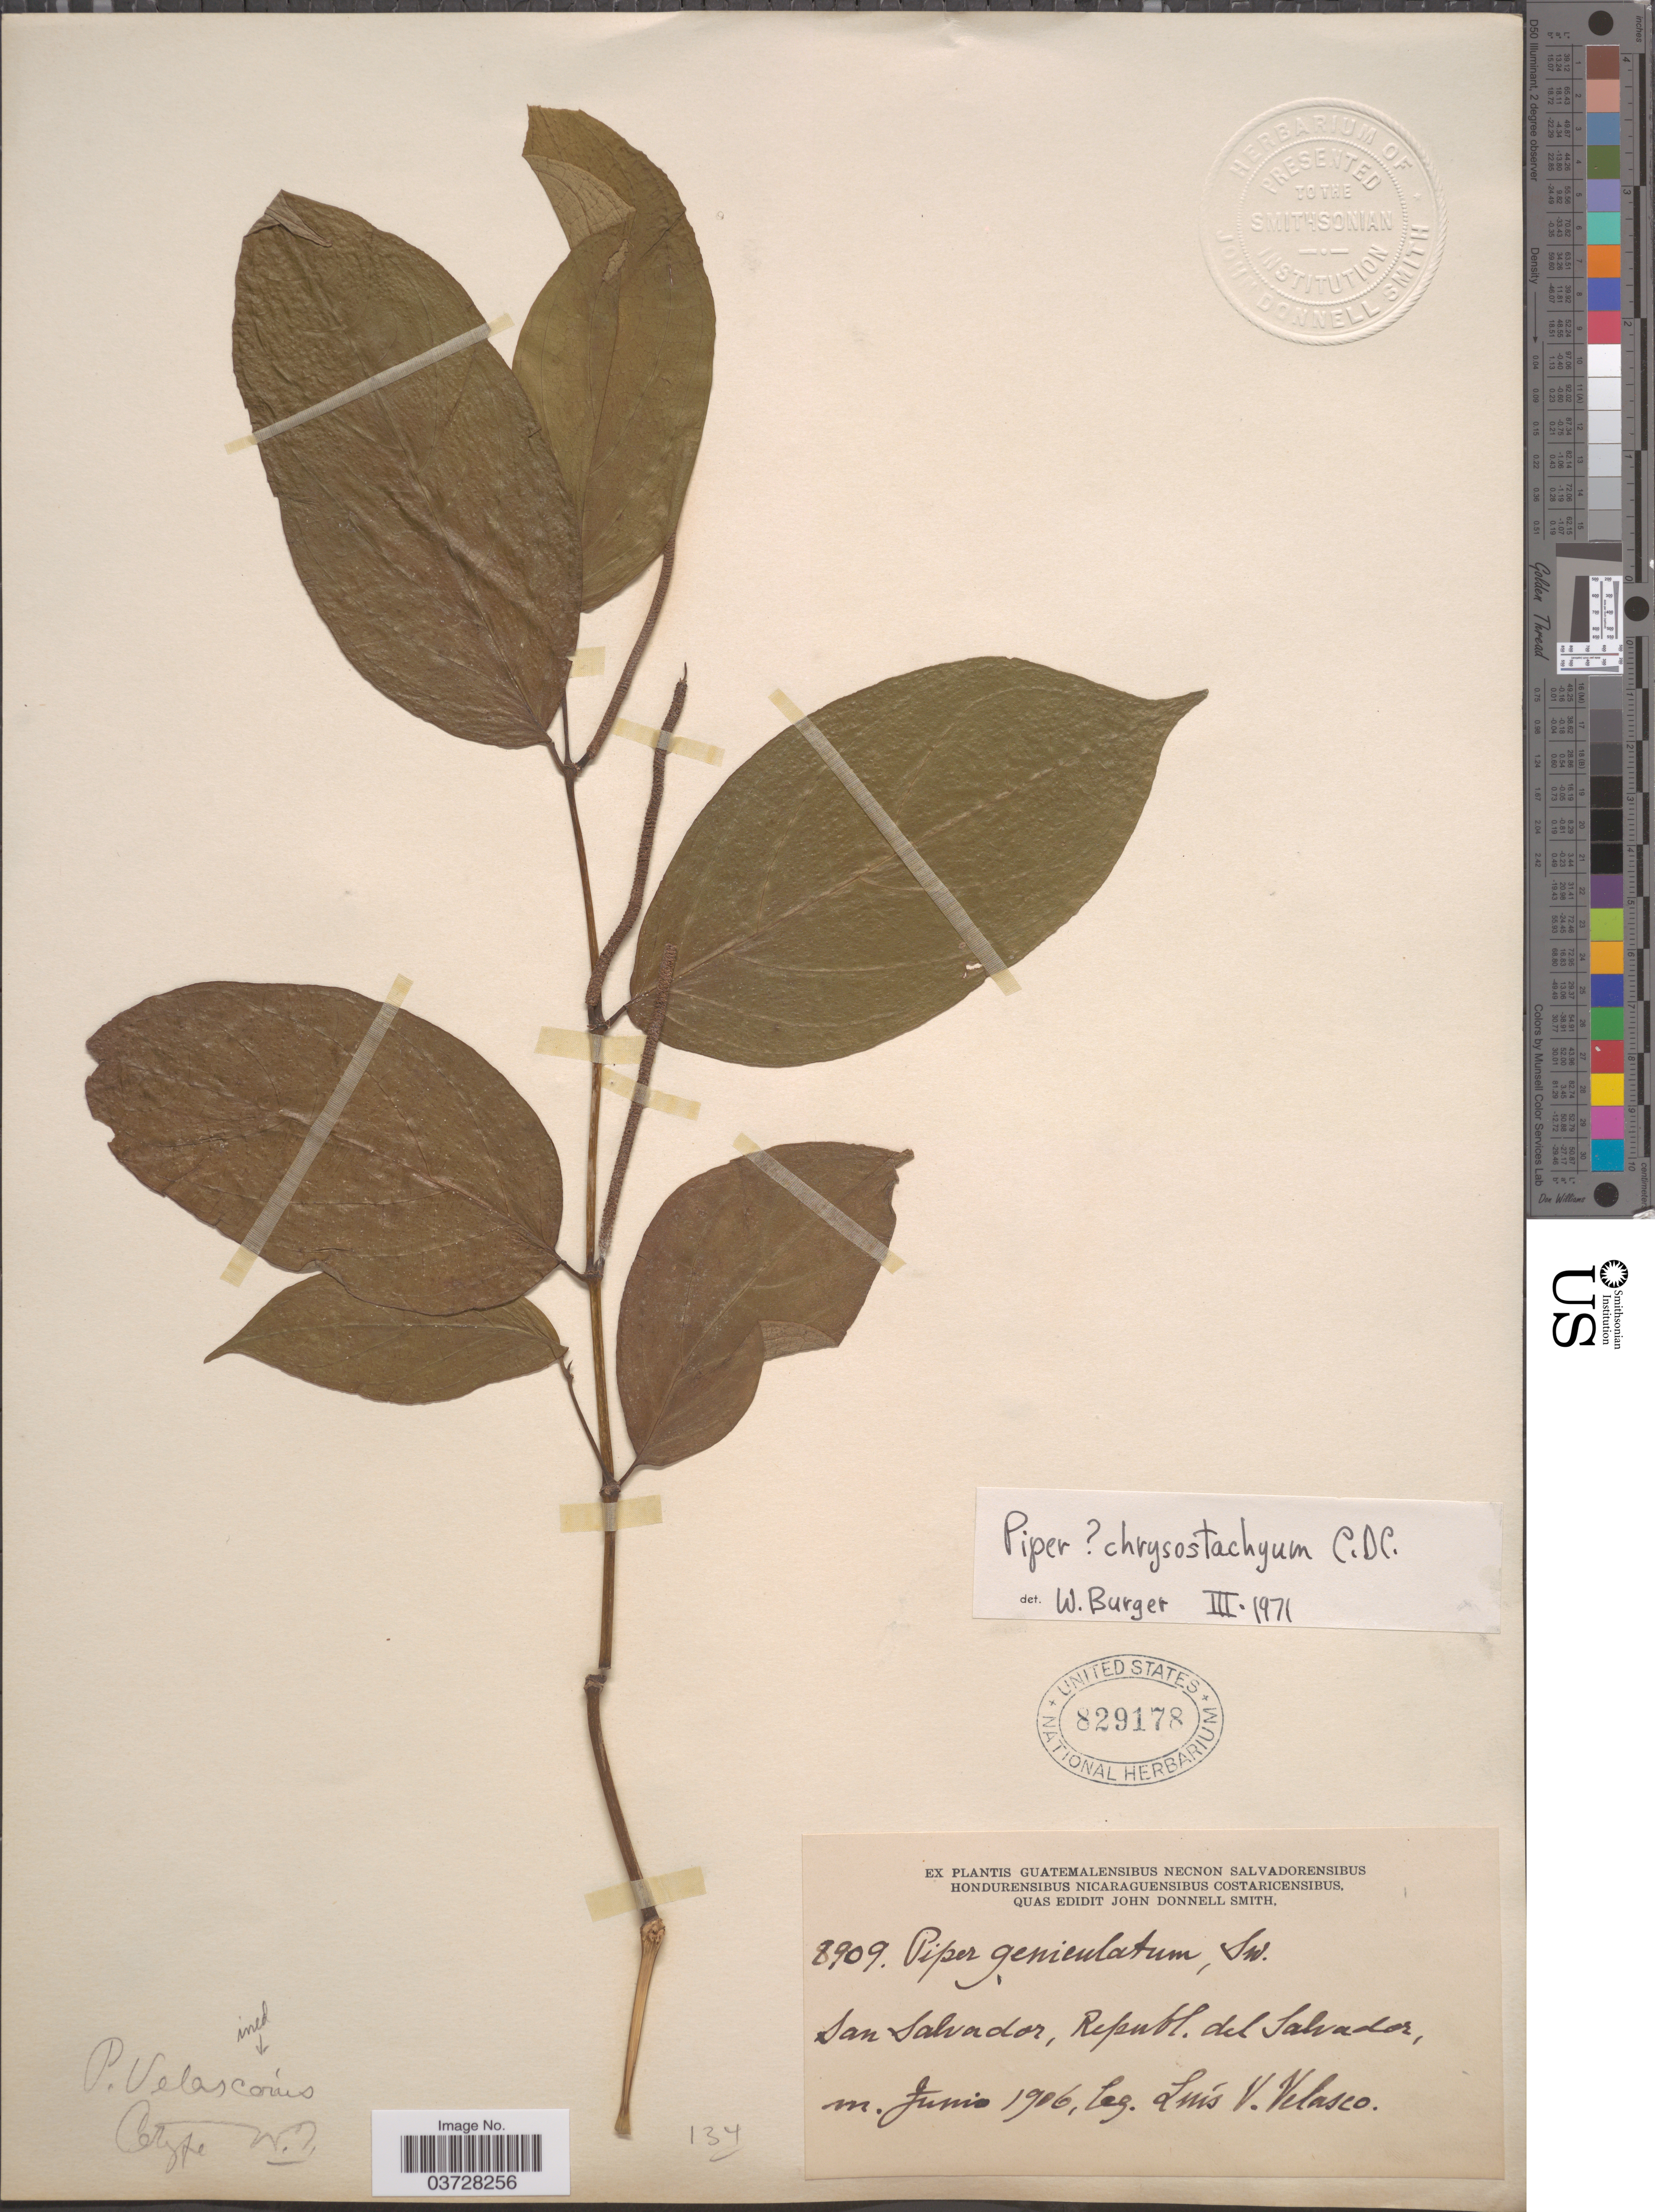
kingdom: Plantae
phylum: Tracheophyta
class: Magnoliopsida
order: Piperales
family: Piperaceae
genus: Piper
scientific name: Piper chrysostachyum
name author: C. DC.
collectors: L. Velasco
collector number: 8909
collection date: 1906-06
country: El Salvador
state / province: San Salvador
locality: San Salvador, Republ. del Salvador.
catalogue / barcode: US 829178